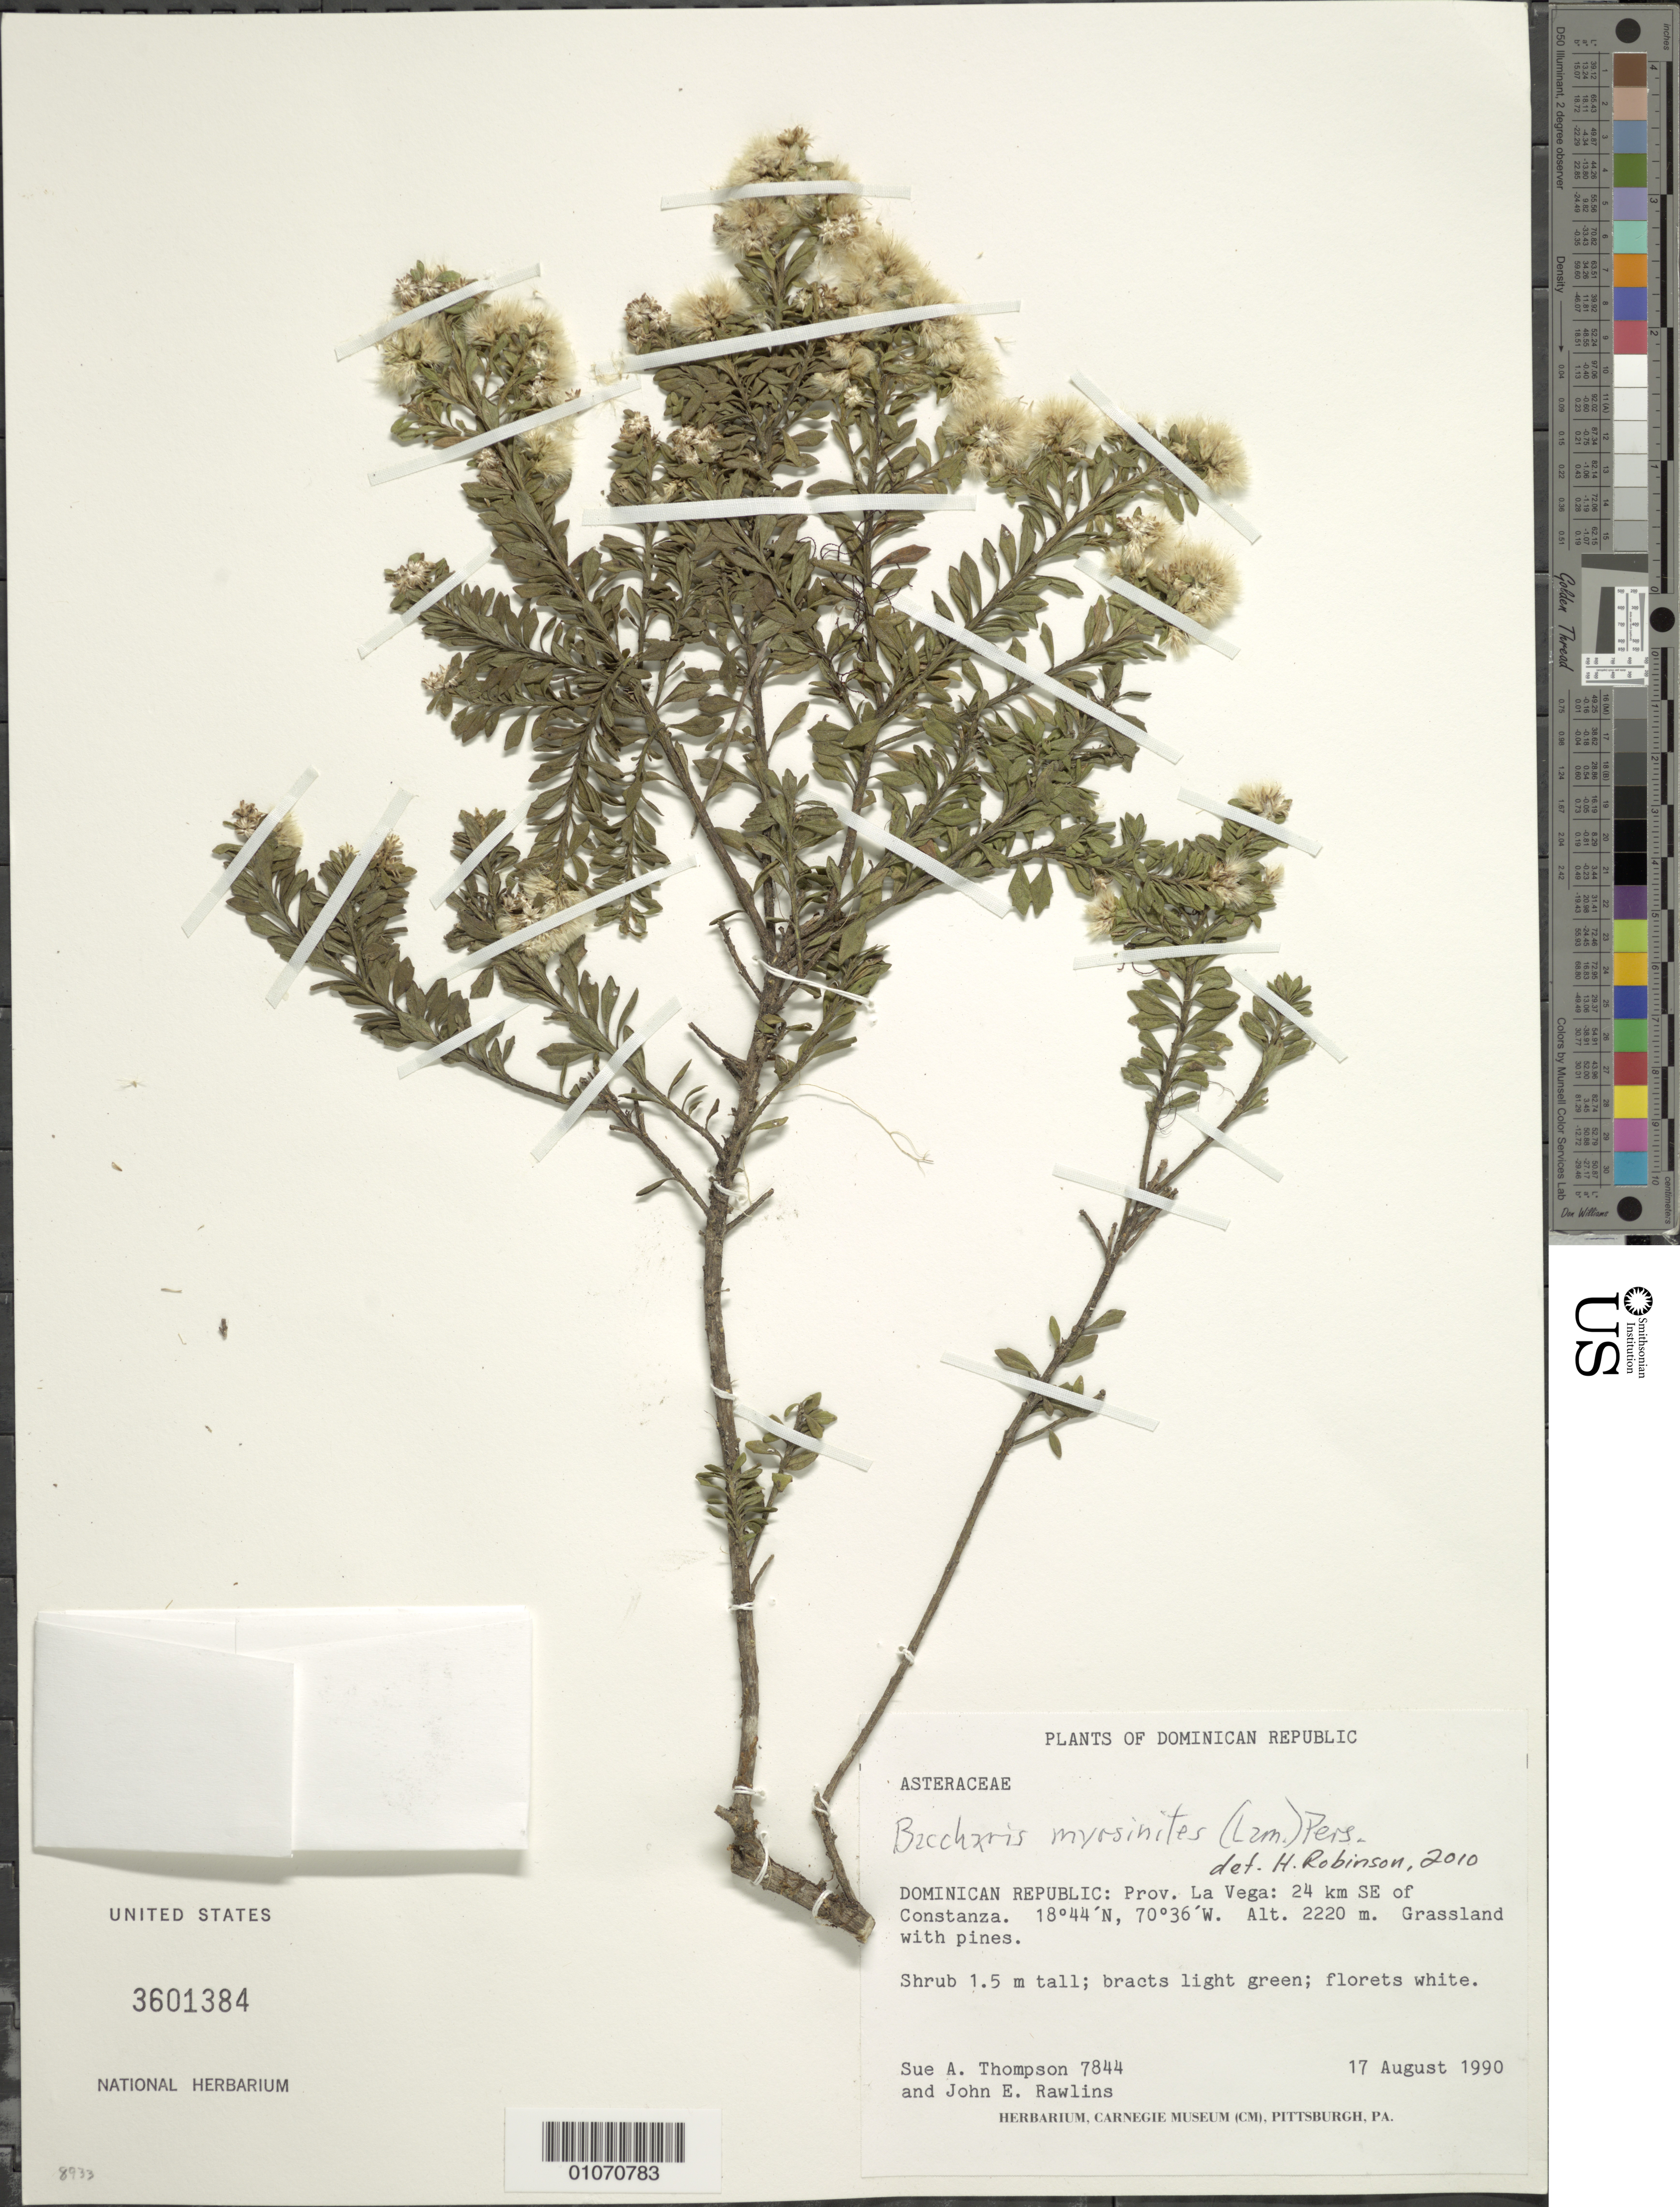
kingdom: Plantae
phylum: Tracheophyta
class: Magnoliopsida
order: Asterales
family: Asteraceae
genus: Baccharis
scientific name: Baccharis myrsinites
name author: Pers.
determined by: Robinson, Harold E., (US)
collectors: S. A. Thompson & J. Rawlins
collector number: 7844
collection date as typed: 17 Aug 1990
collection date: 1990-08-17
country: Dominican Republic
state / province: La Vega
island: Hispaniola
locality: Constanza, 24 km SE of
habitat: Grassland with pines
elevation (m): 2220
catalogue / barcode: US 3601384